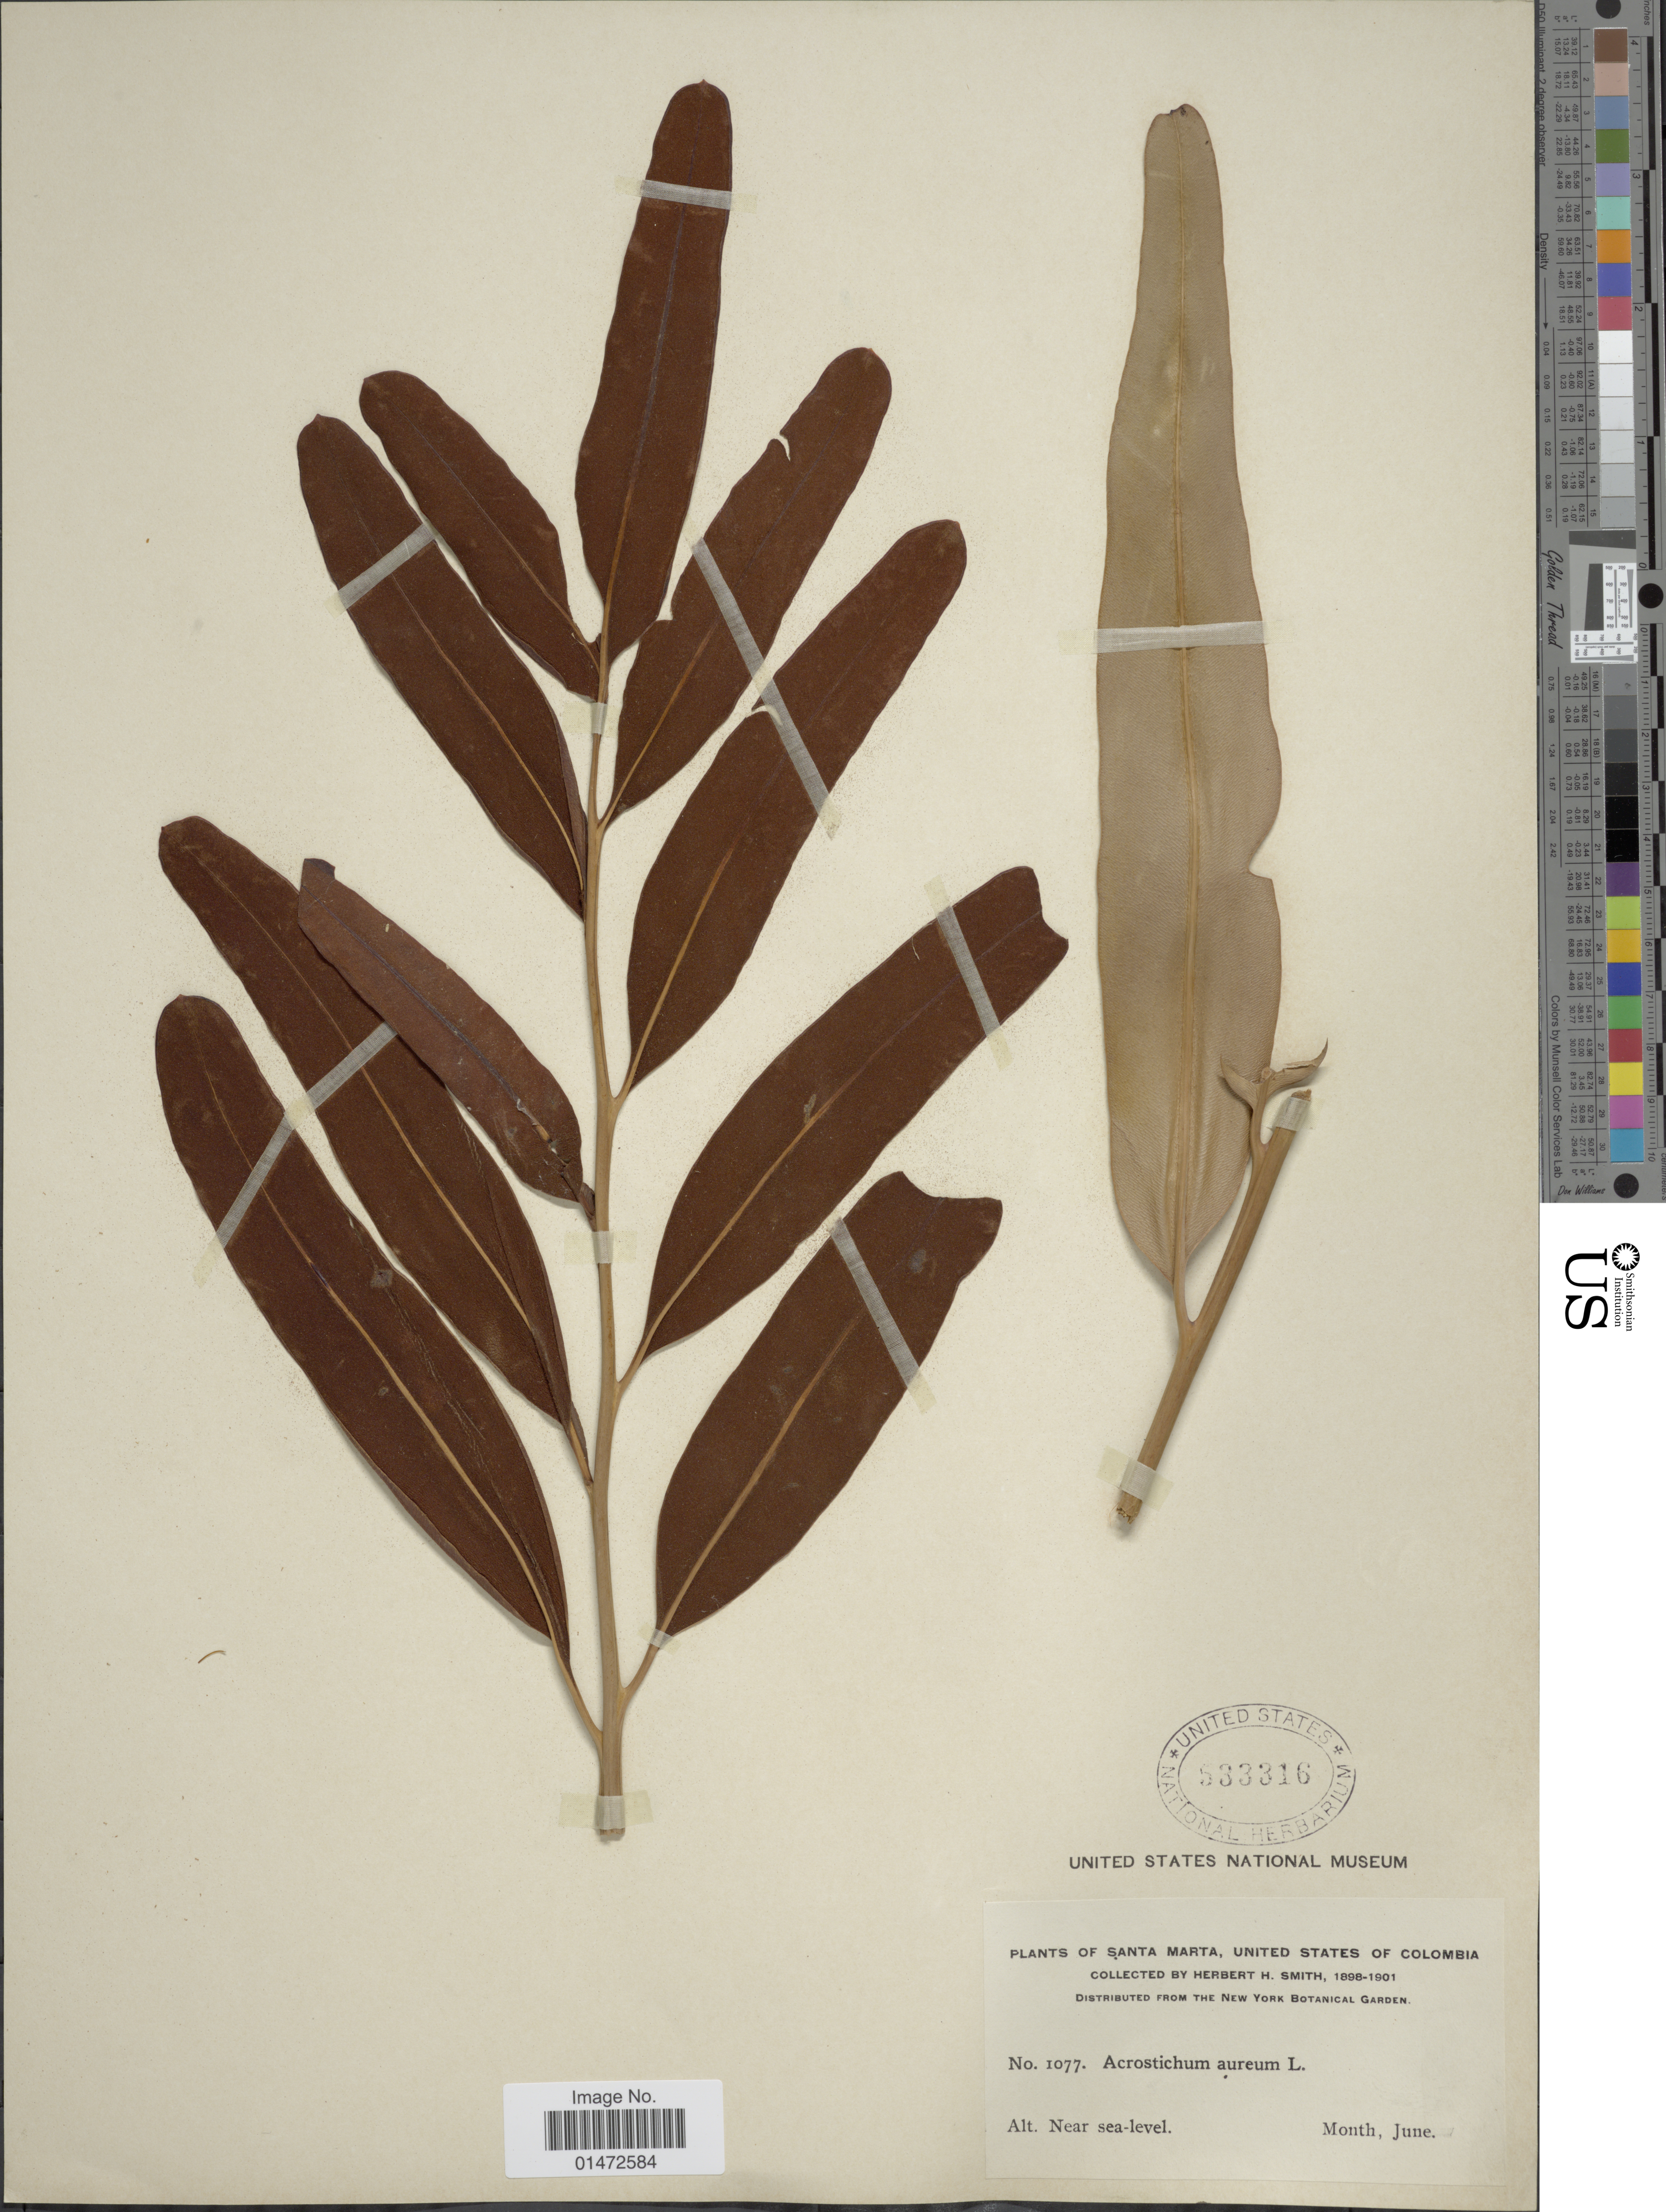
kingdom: Plantae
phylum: Tracheophyta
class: Polypodiopsida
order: Polypodiales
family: Pteridaceae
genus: Acrostichum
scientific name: Acrostichum aureum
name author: L.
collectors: Herbert H. Smith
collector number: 1077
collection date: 1898-06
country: Colombia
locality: Santa Marta.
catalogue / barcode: US 533316